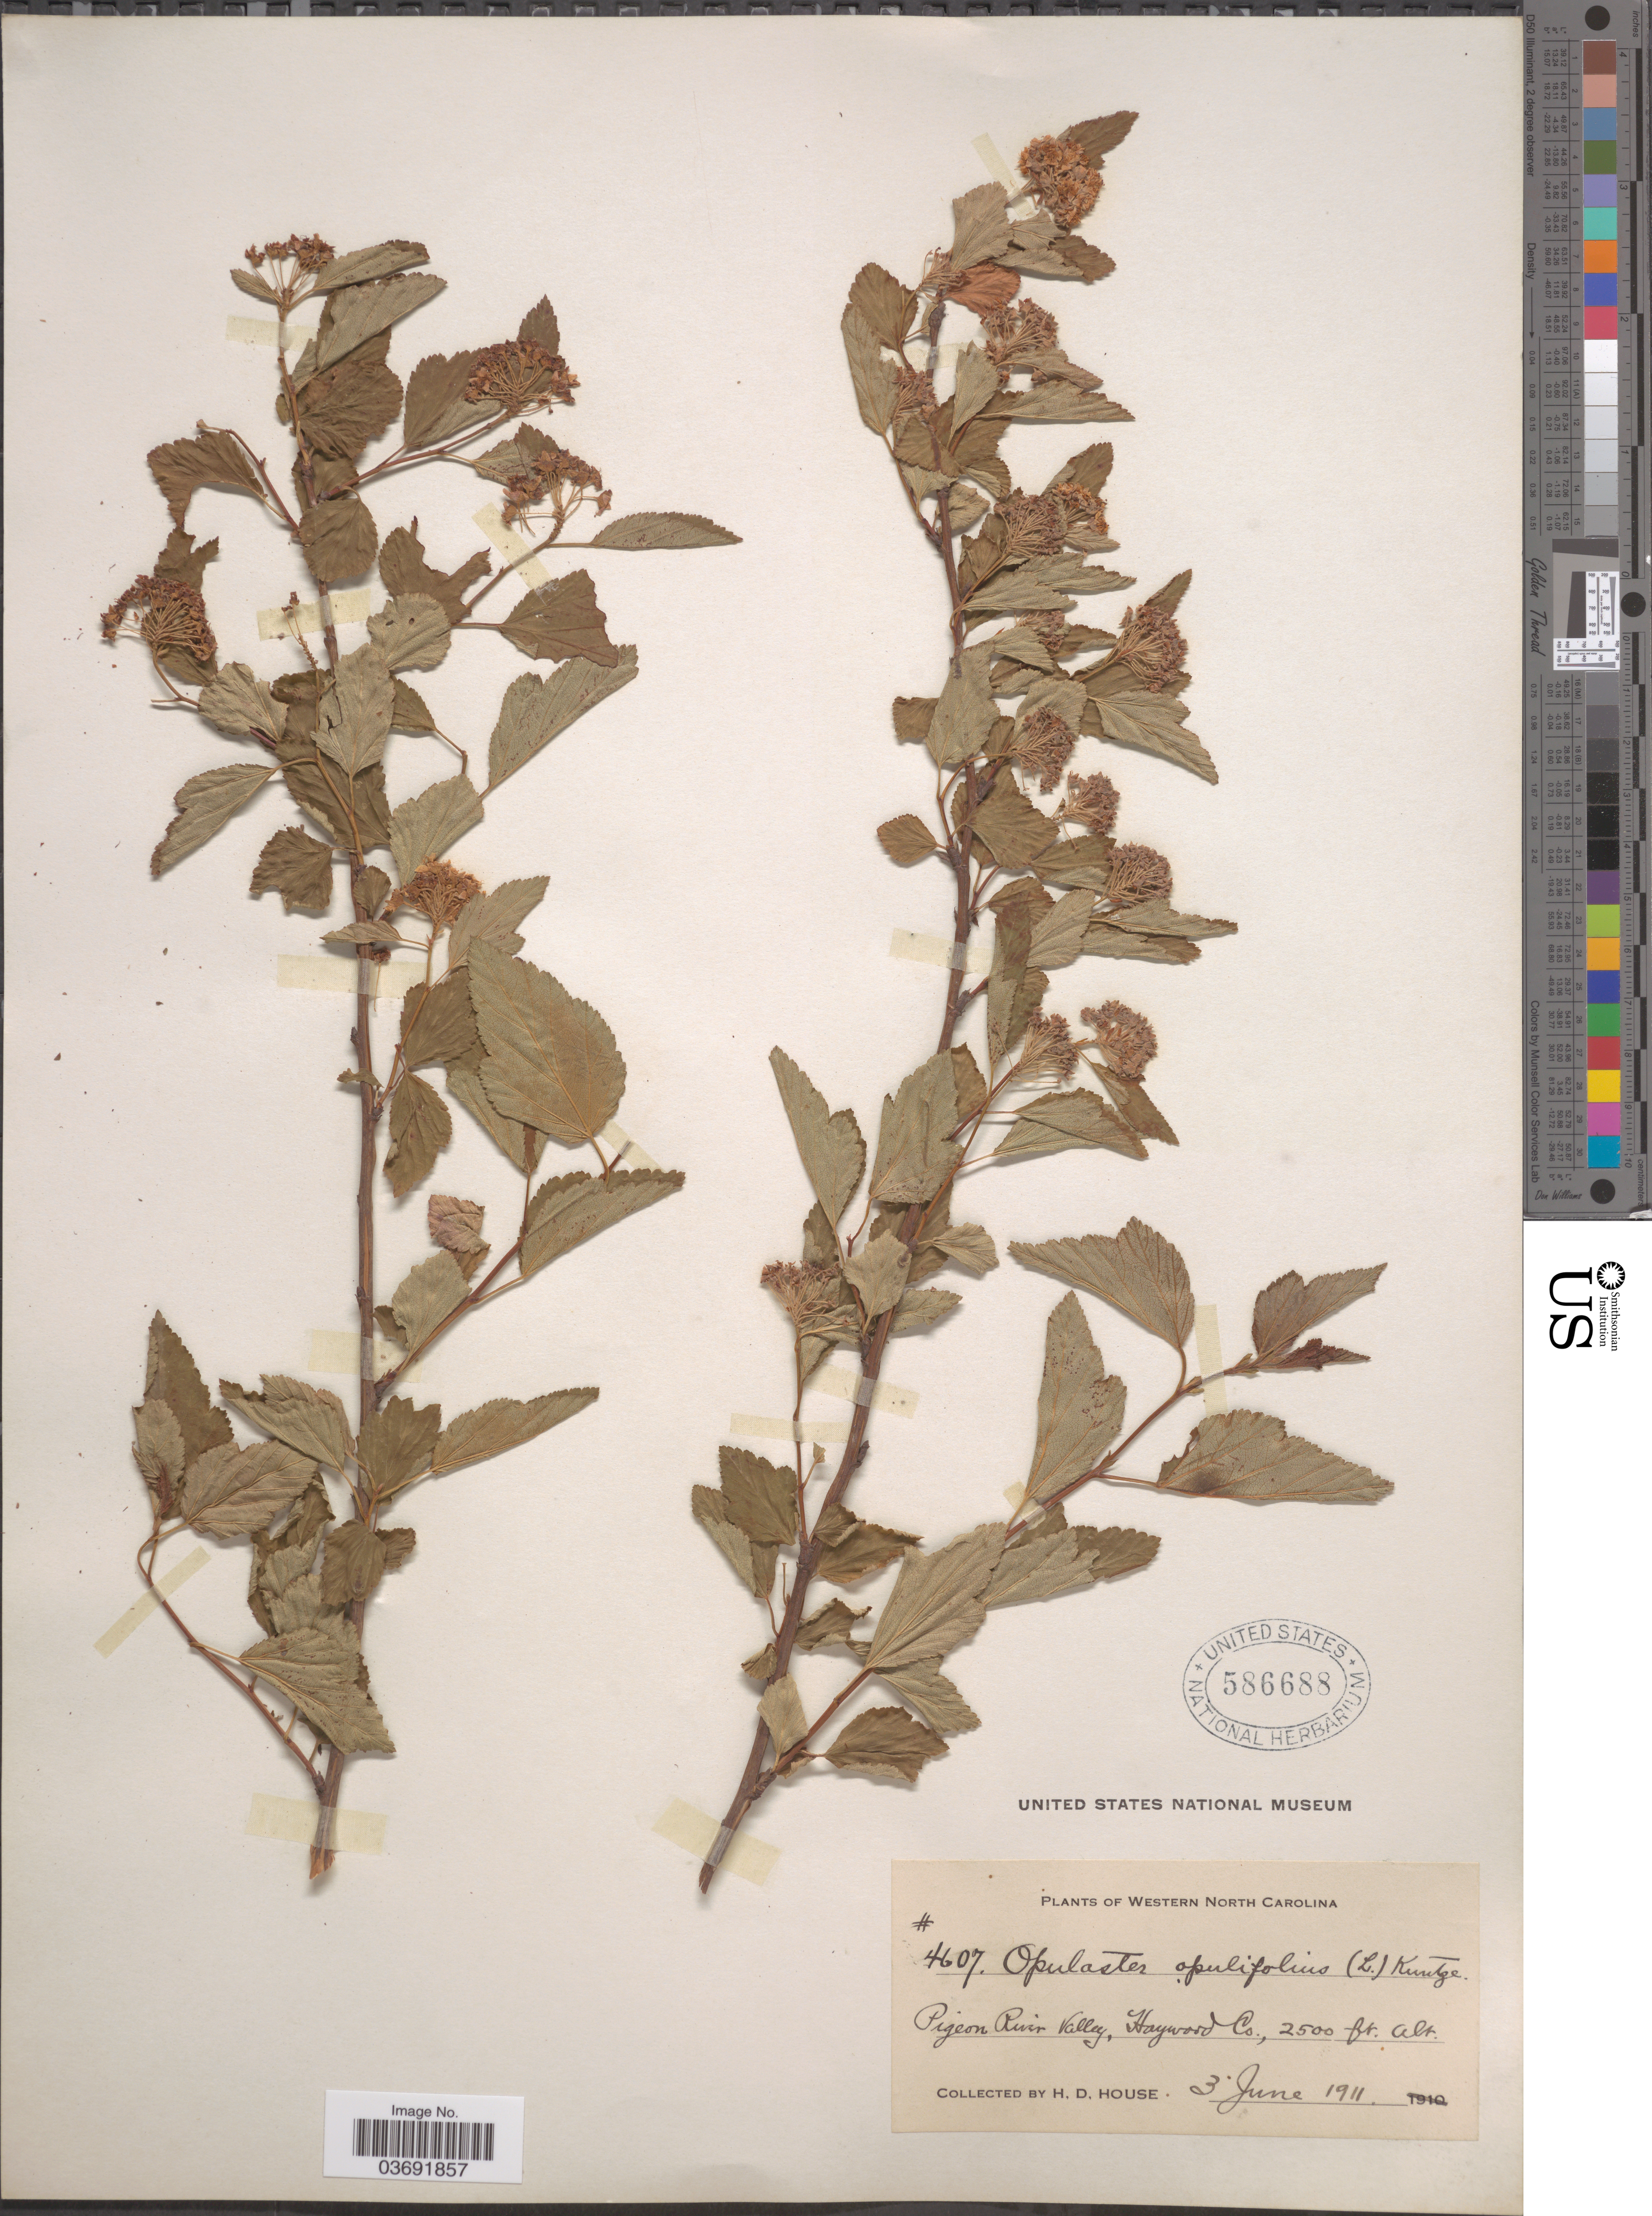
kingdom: Plantae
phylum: Tracheophyta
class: Magnoliopsida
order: Rosales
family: Rosaceae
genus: Physocarpus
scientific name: Physocarpus opulifolius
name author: (L.) Maxim.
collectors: H. D. House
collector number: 4607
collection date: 1911-06-03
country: United States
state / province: North Carolina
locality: Western North Carolina. Pigeon River Valley, Haywood Co.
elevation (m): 762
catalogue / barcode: US 586688